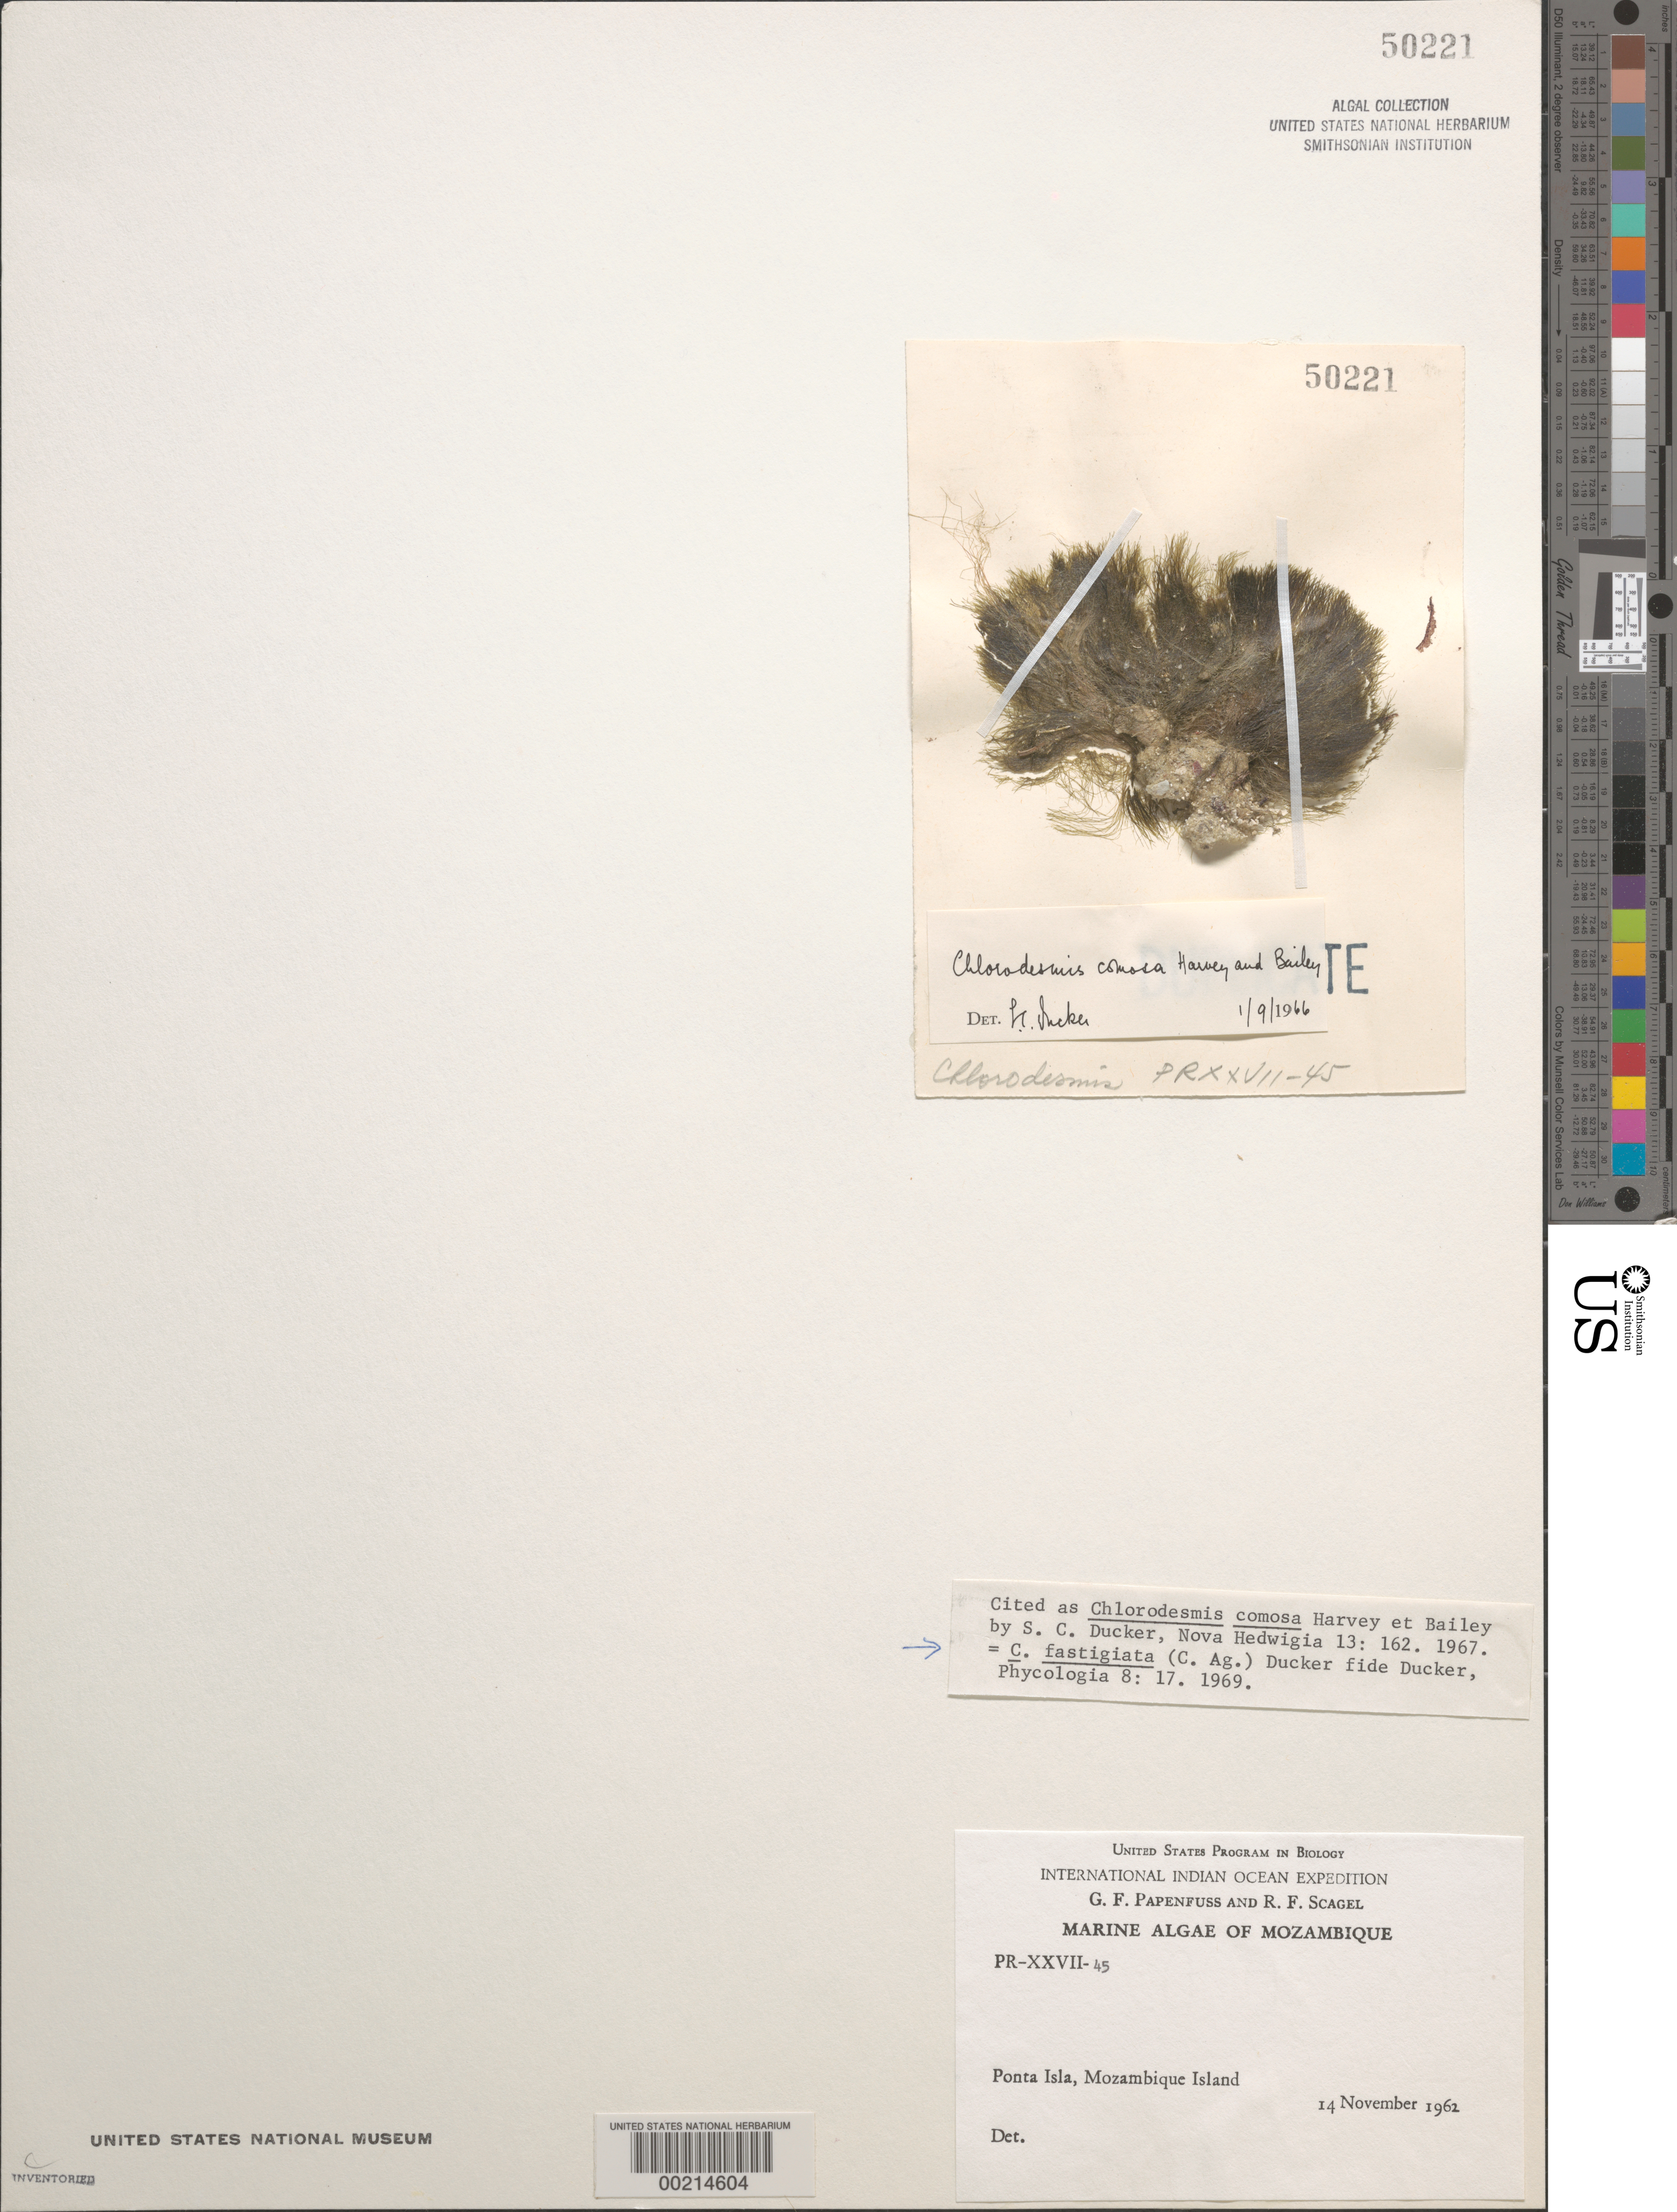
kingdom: Plantae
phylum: Chlorophyta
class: Ulvophyceae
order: Bryopsidales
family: Udoteaceae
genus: Chlorodesmis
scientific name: Chlorodesmis fastigiata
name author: (C. Agardh) S.C. Ducker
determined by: Ducker, S. C.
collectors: G. Papenfuss & R. F. Scagel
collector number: PR-XXVII-45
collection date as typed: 14 Nov 1962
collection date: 1962-11-14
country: Mozambique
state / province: Nampula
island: Mozambique Island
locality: Ponta Isla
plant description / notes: International Indian Ocean Expedition, 1962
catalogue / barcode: US 50221